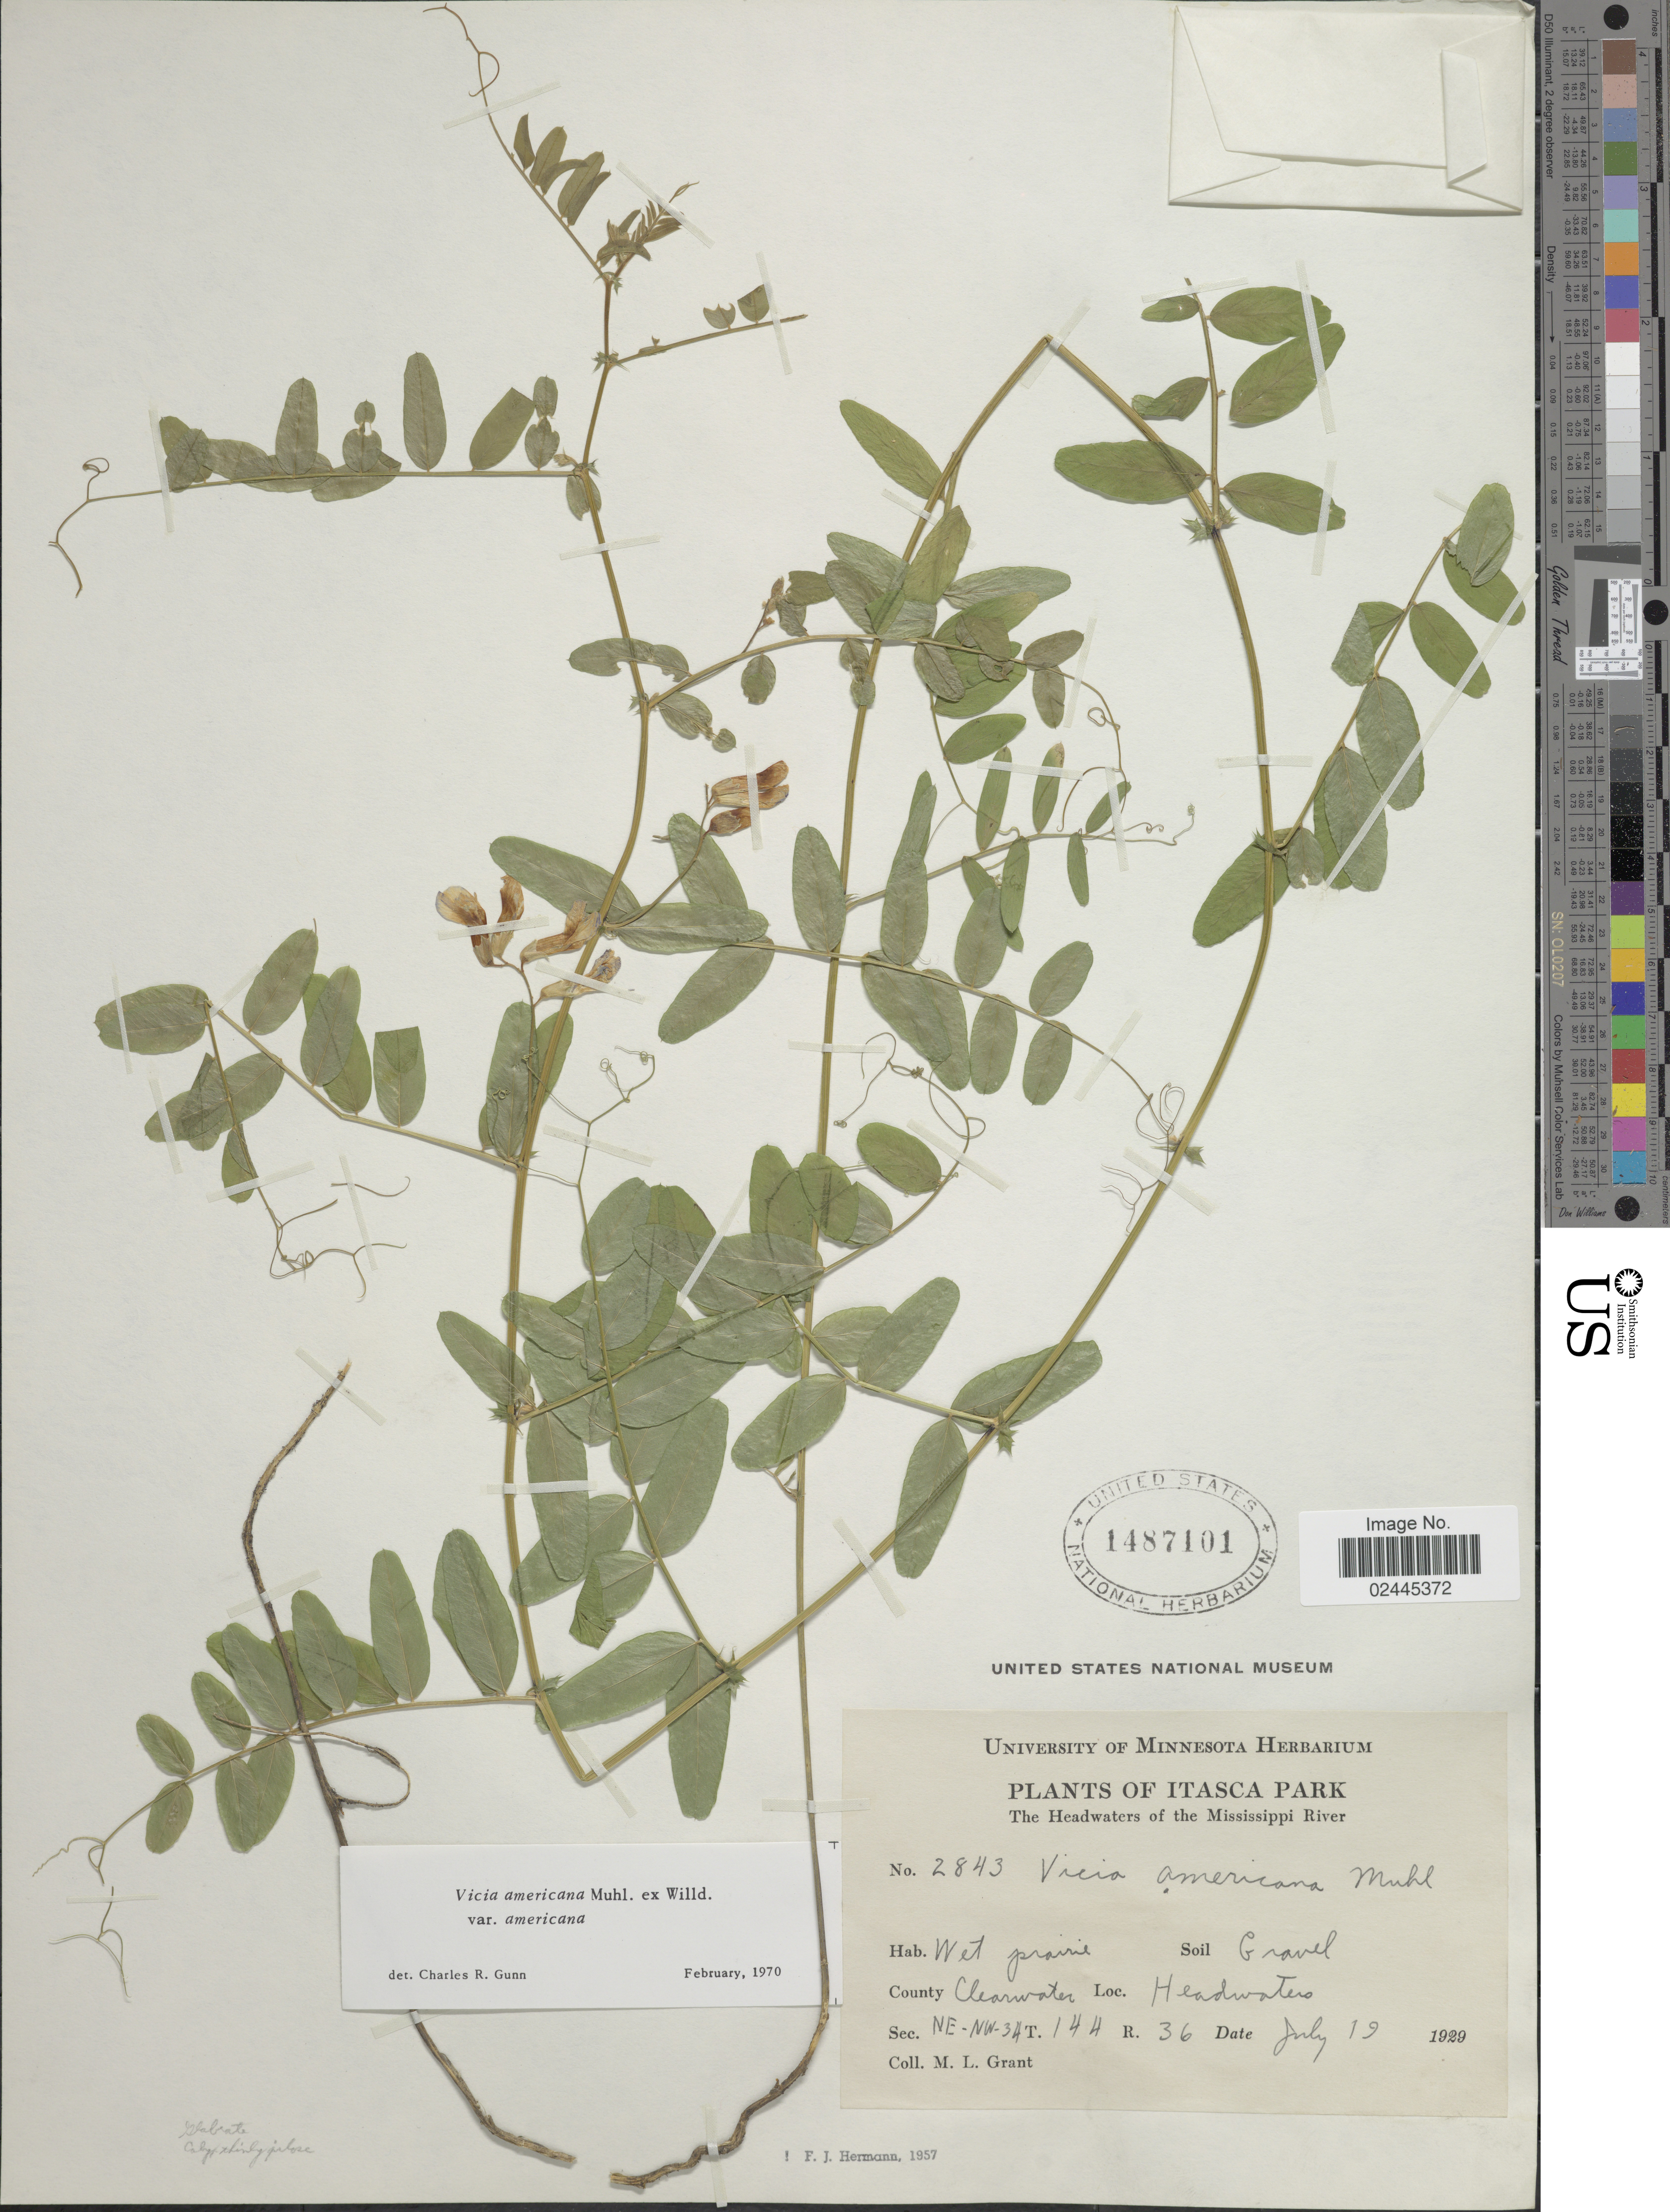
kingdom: Plantae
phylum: Tracheophyta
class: Magnoliopsida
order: Fabales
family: Fabaceae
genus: Vicia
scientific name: Vicia americana var. americana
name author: Muhl. ex Willd.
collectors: M. L. Grant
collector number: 2843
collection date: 1929-07-19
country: United States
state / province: Minnesota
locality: Itasca Park. The Headwaters of the Mississippi River. County Clearwater. Headwaters. NE-NW-34. T. 144 R. 36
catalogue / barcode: US 1487101